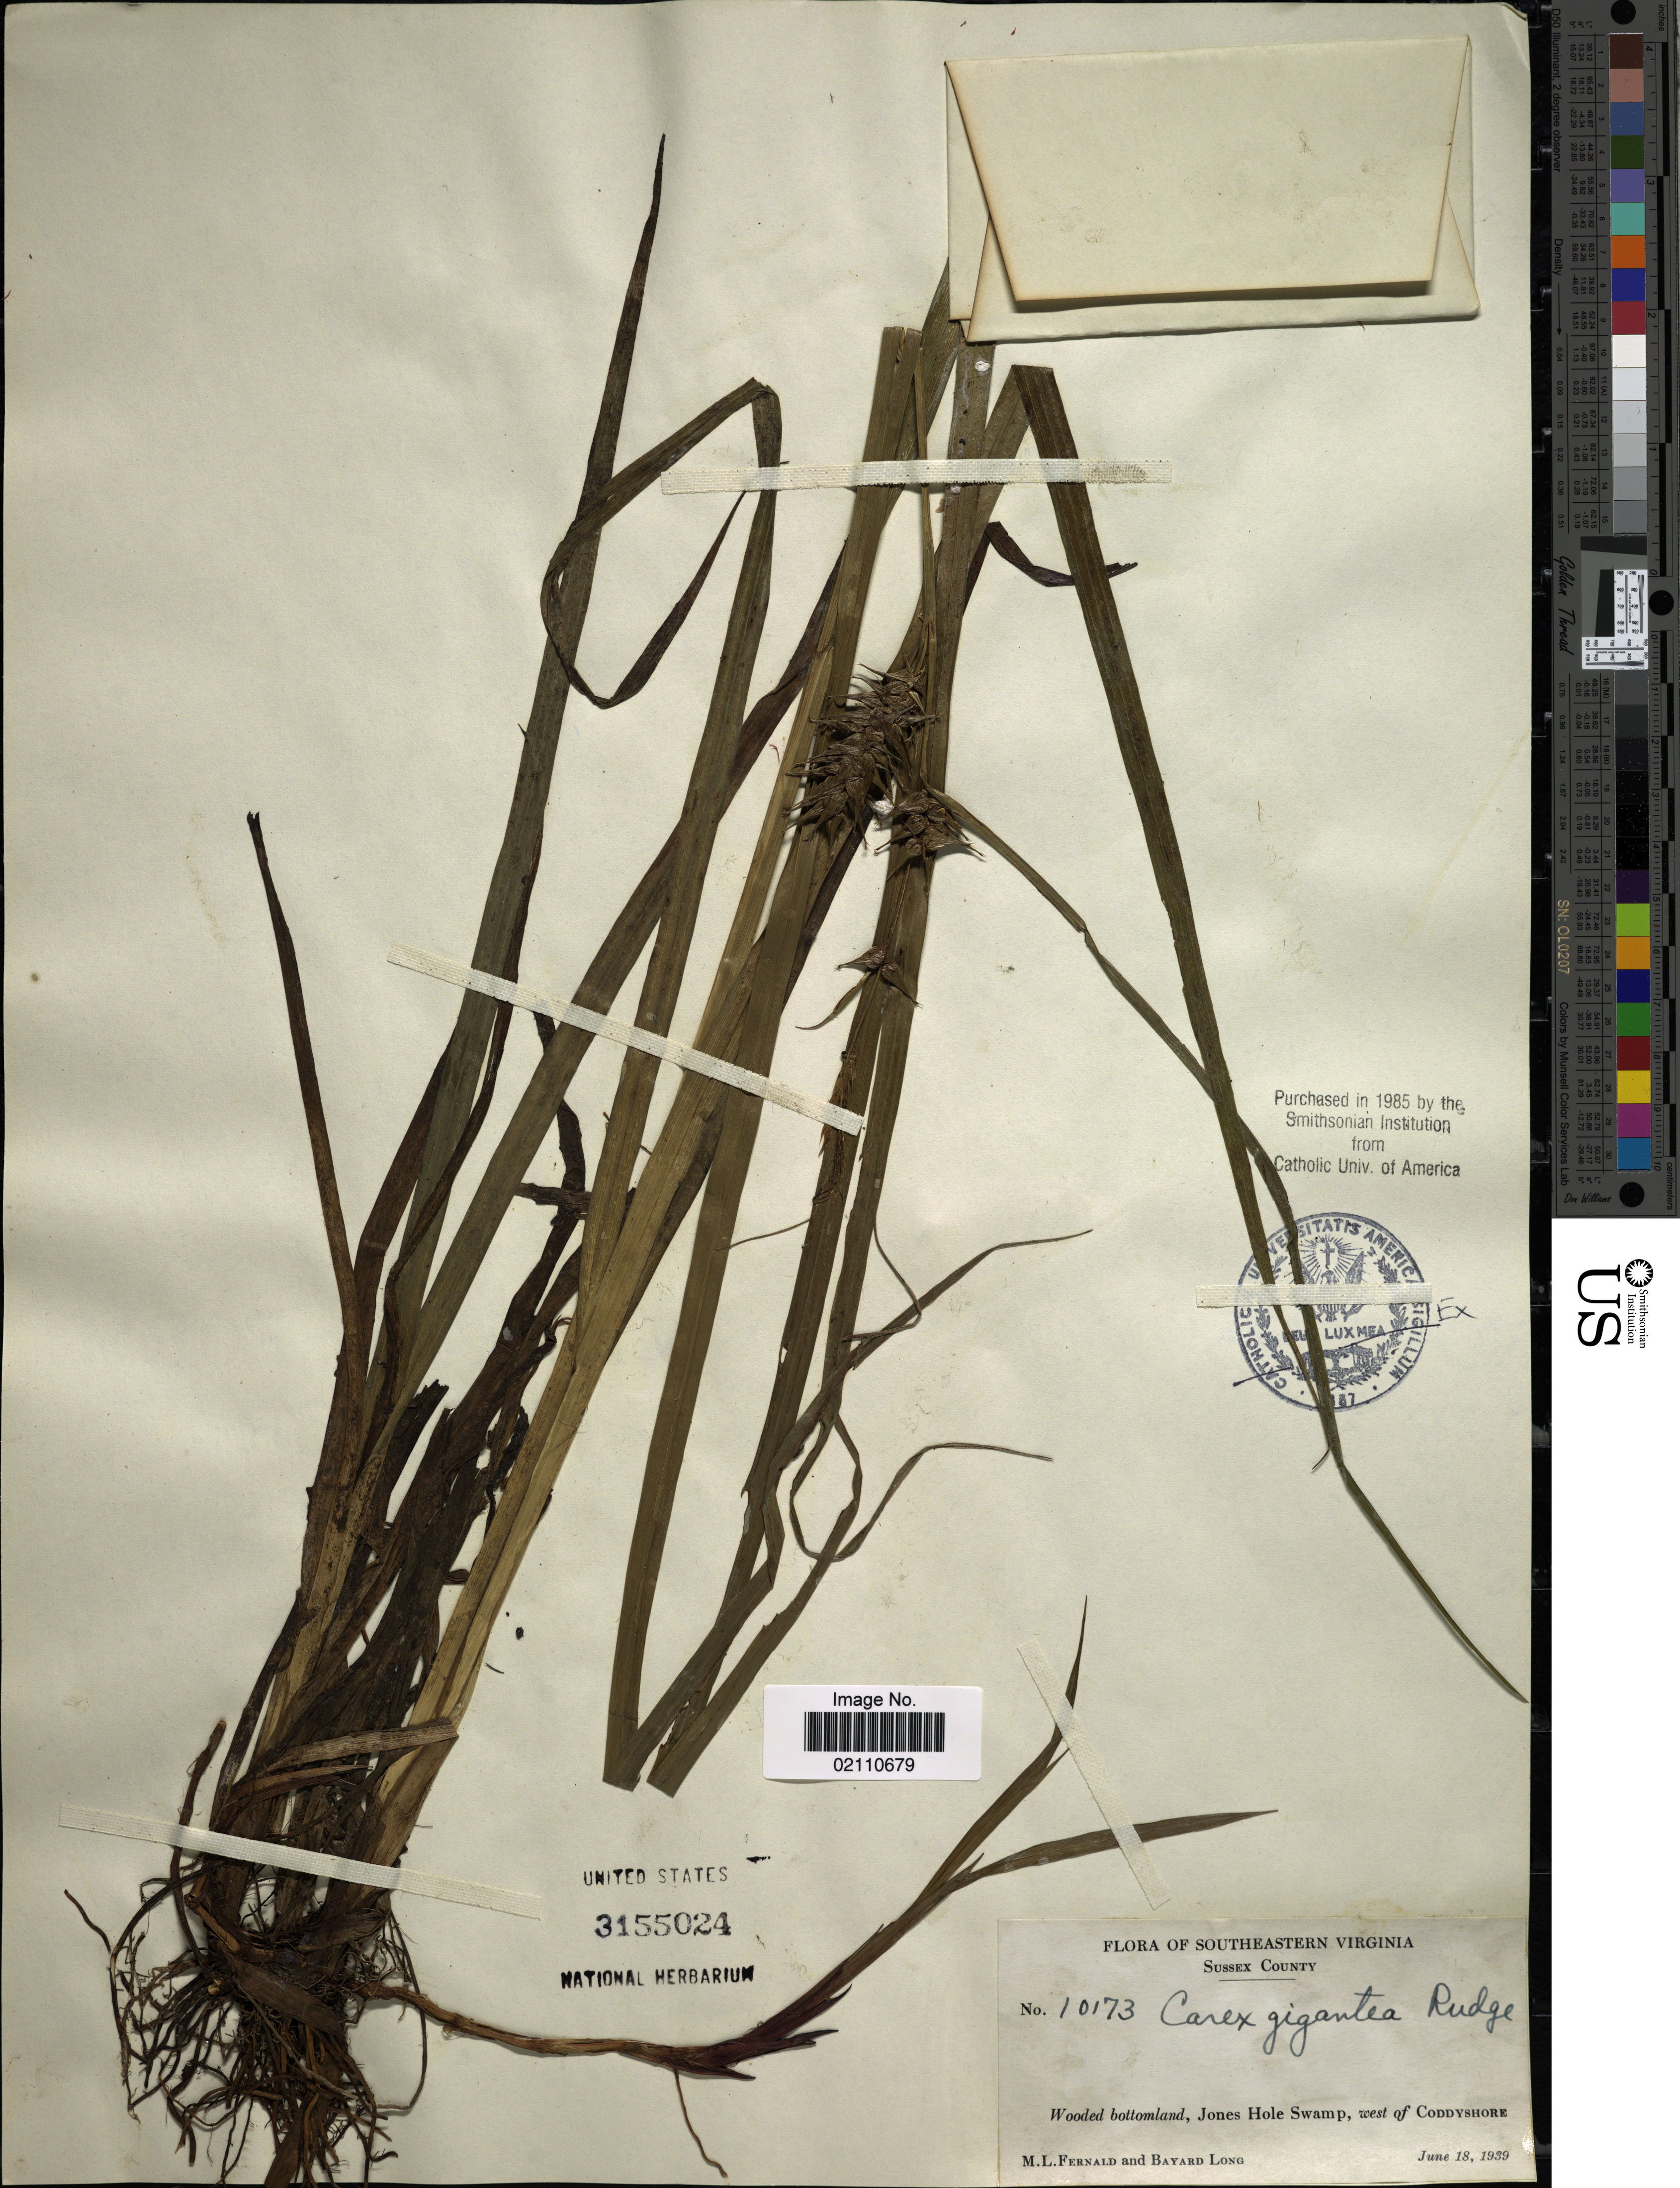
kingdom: Plantae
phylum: Tracheophyta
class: Liliopsida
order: Poales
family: Cyperaceae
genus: Carex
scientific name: Carex gigantea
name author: Rudge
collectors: M. L. Fernald & B. Long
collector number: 10173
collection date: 1939-06-18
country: United States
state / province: Virginia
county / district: Sussex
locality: Southeastern Virginia, Sussex County, Jones Hole Swamp, west of Coddyshore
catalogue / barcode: US 3155024